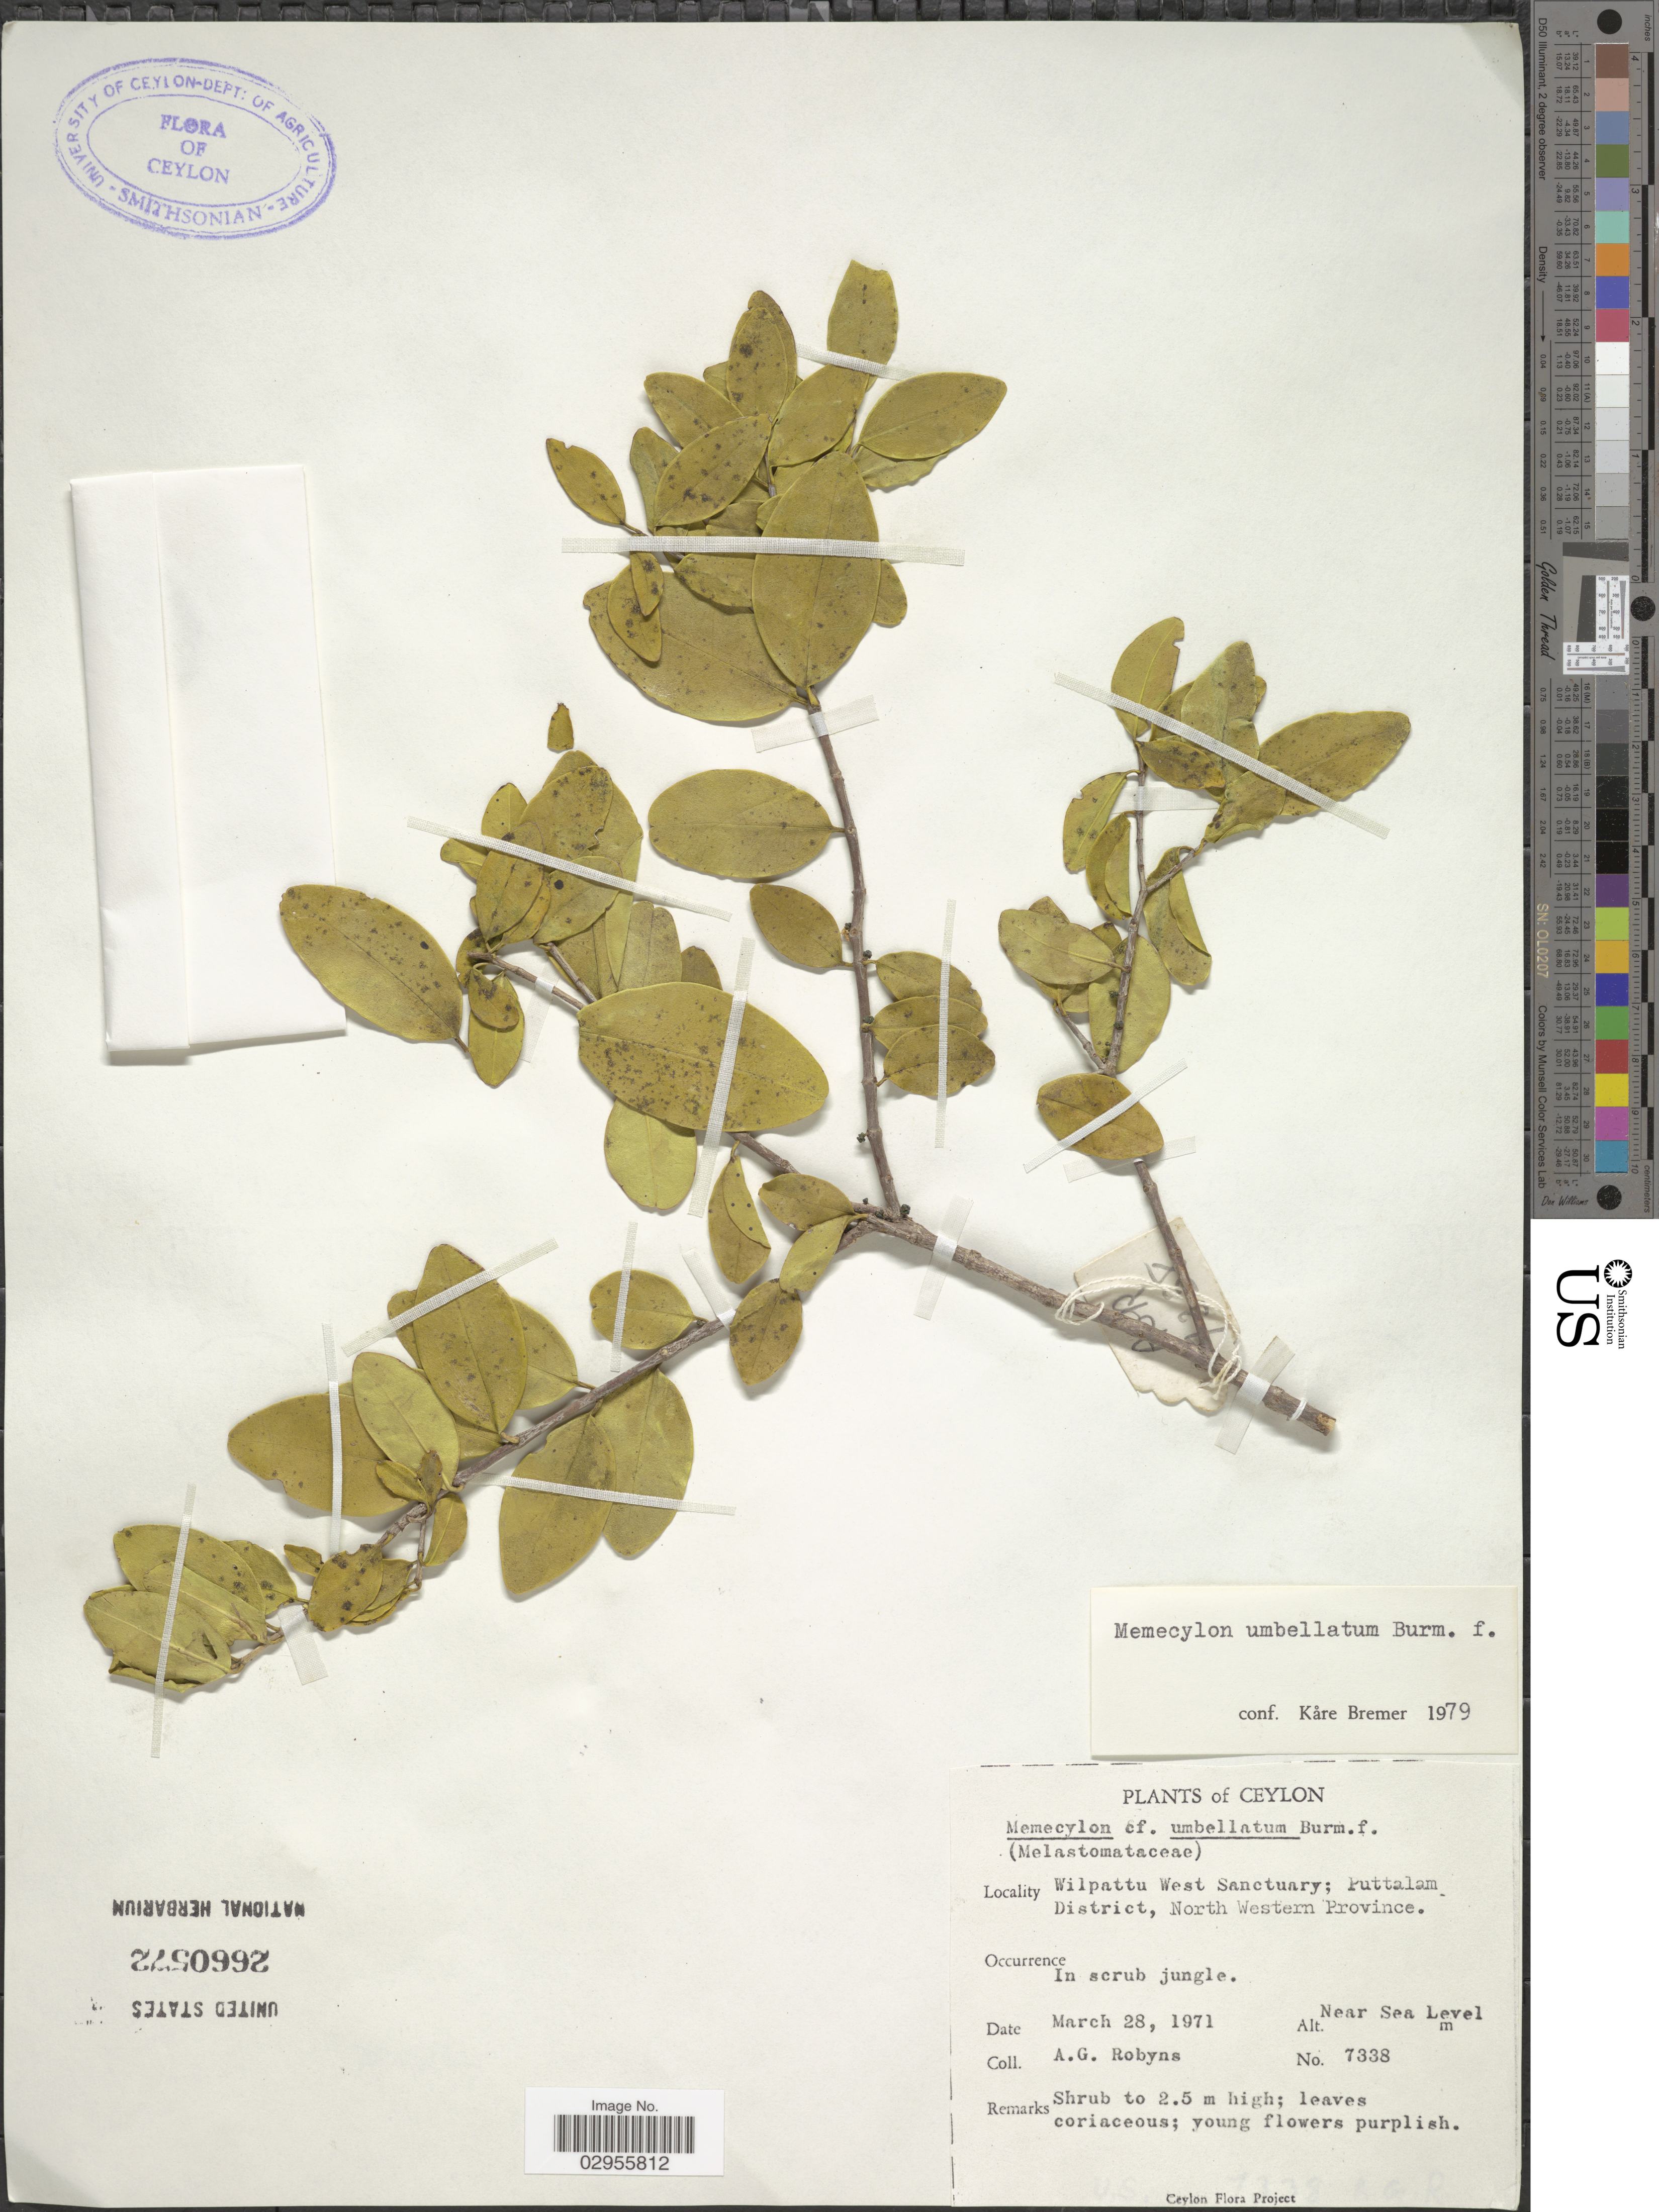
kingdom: Plantae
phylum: Tracheophyta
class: Magnoliopsida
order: Myrtales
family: Melastomataceae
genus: Memecylon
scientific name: Memecylon umbellatum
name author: Burm. f.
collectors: A. Robyns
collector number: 7338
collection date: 1971-03-28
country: Sri Lanka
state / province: North Western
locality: Ceylon, Wilpattu West Sanctuary; Puttalam District.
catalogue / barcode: US 2660572